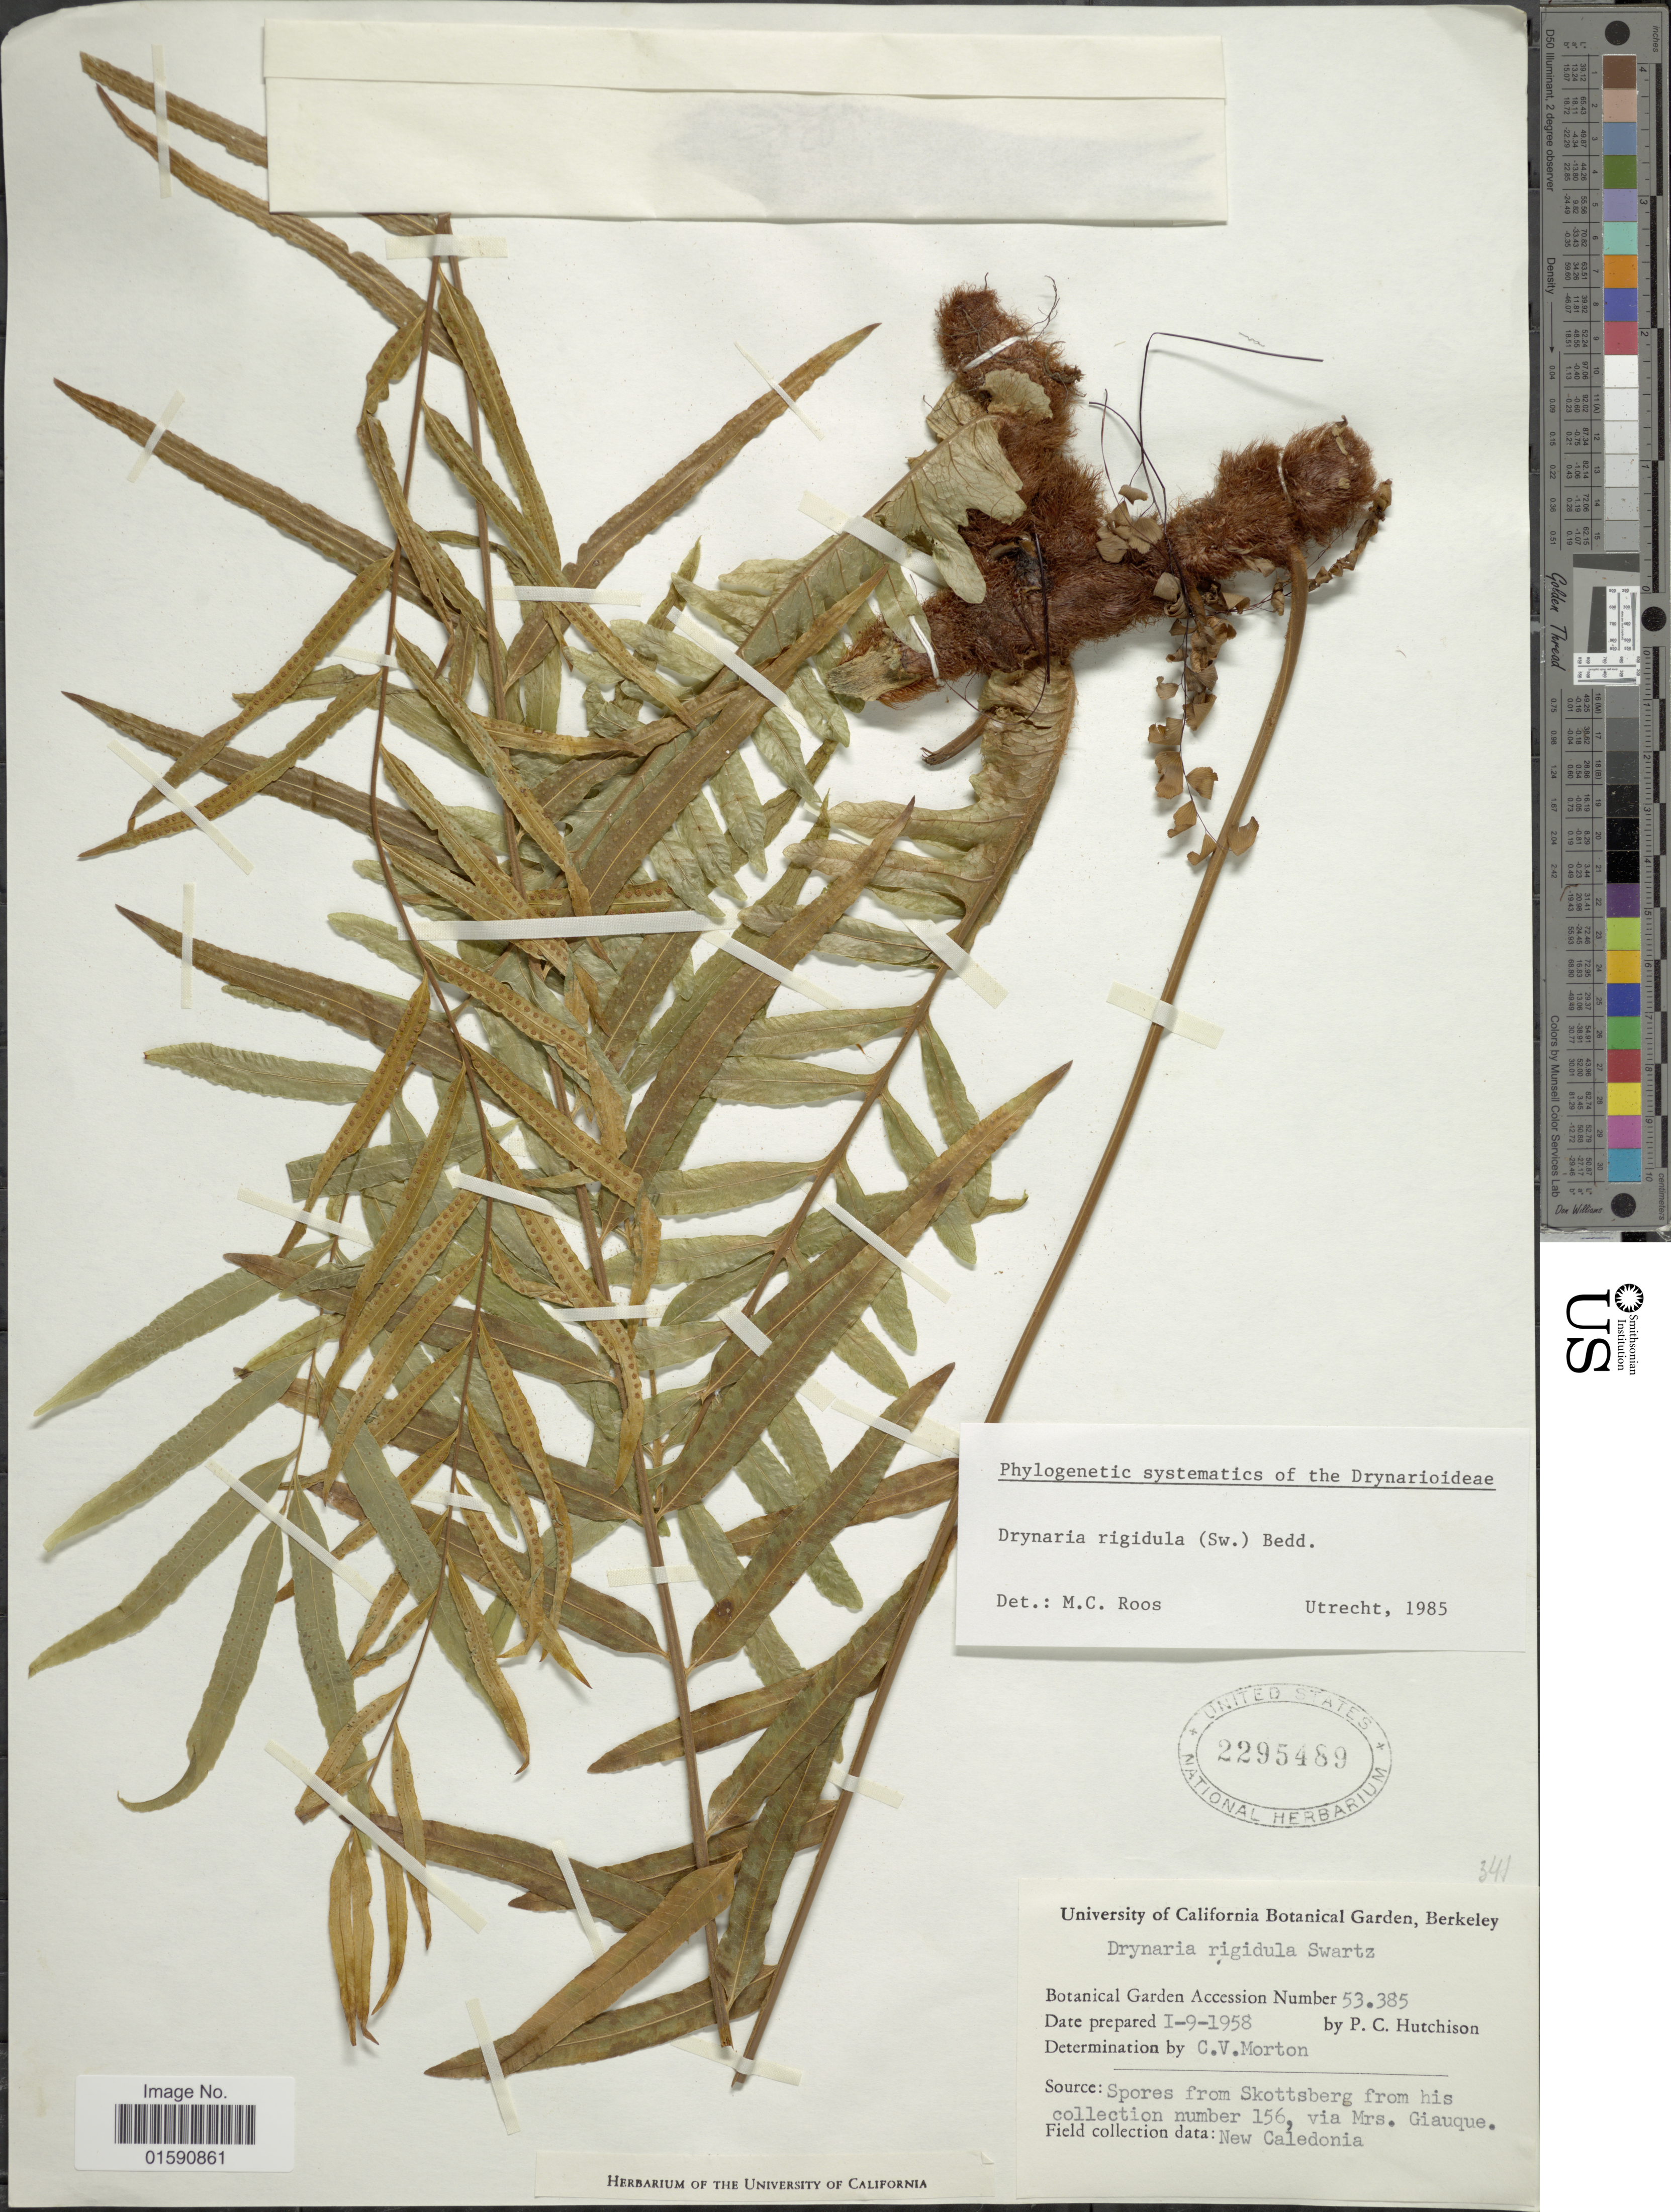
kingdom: Plantae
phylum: Tracheophyta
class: Polypodiopsida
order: Polypodiales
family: Polypodiaceae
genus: Drynaria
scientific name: Drynaria rigidula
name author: (Sw.) Bedd.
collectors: P. C. Hutchison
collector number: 341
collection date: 1958-01-09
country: United States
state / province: California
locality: University of California Botanical Garden, Berckley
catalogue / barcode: US 2295489